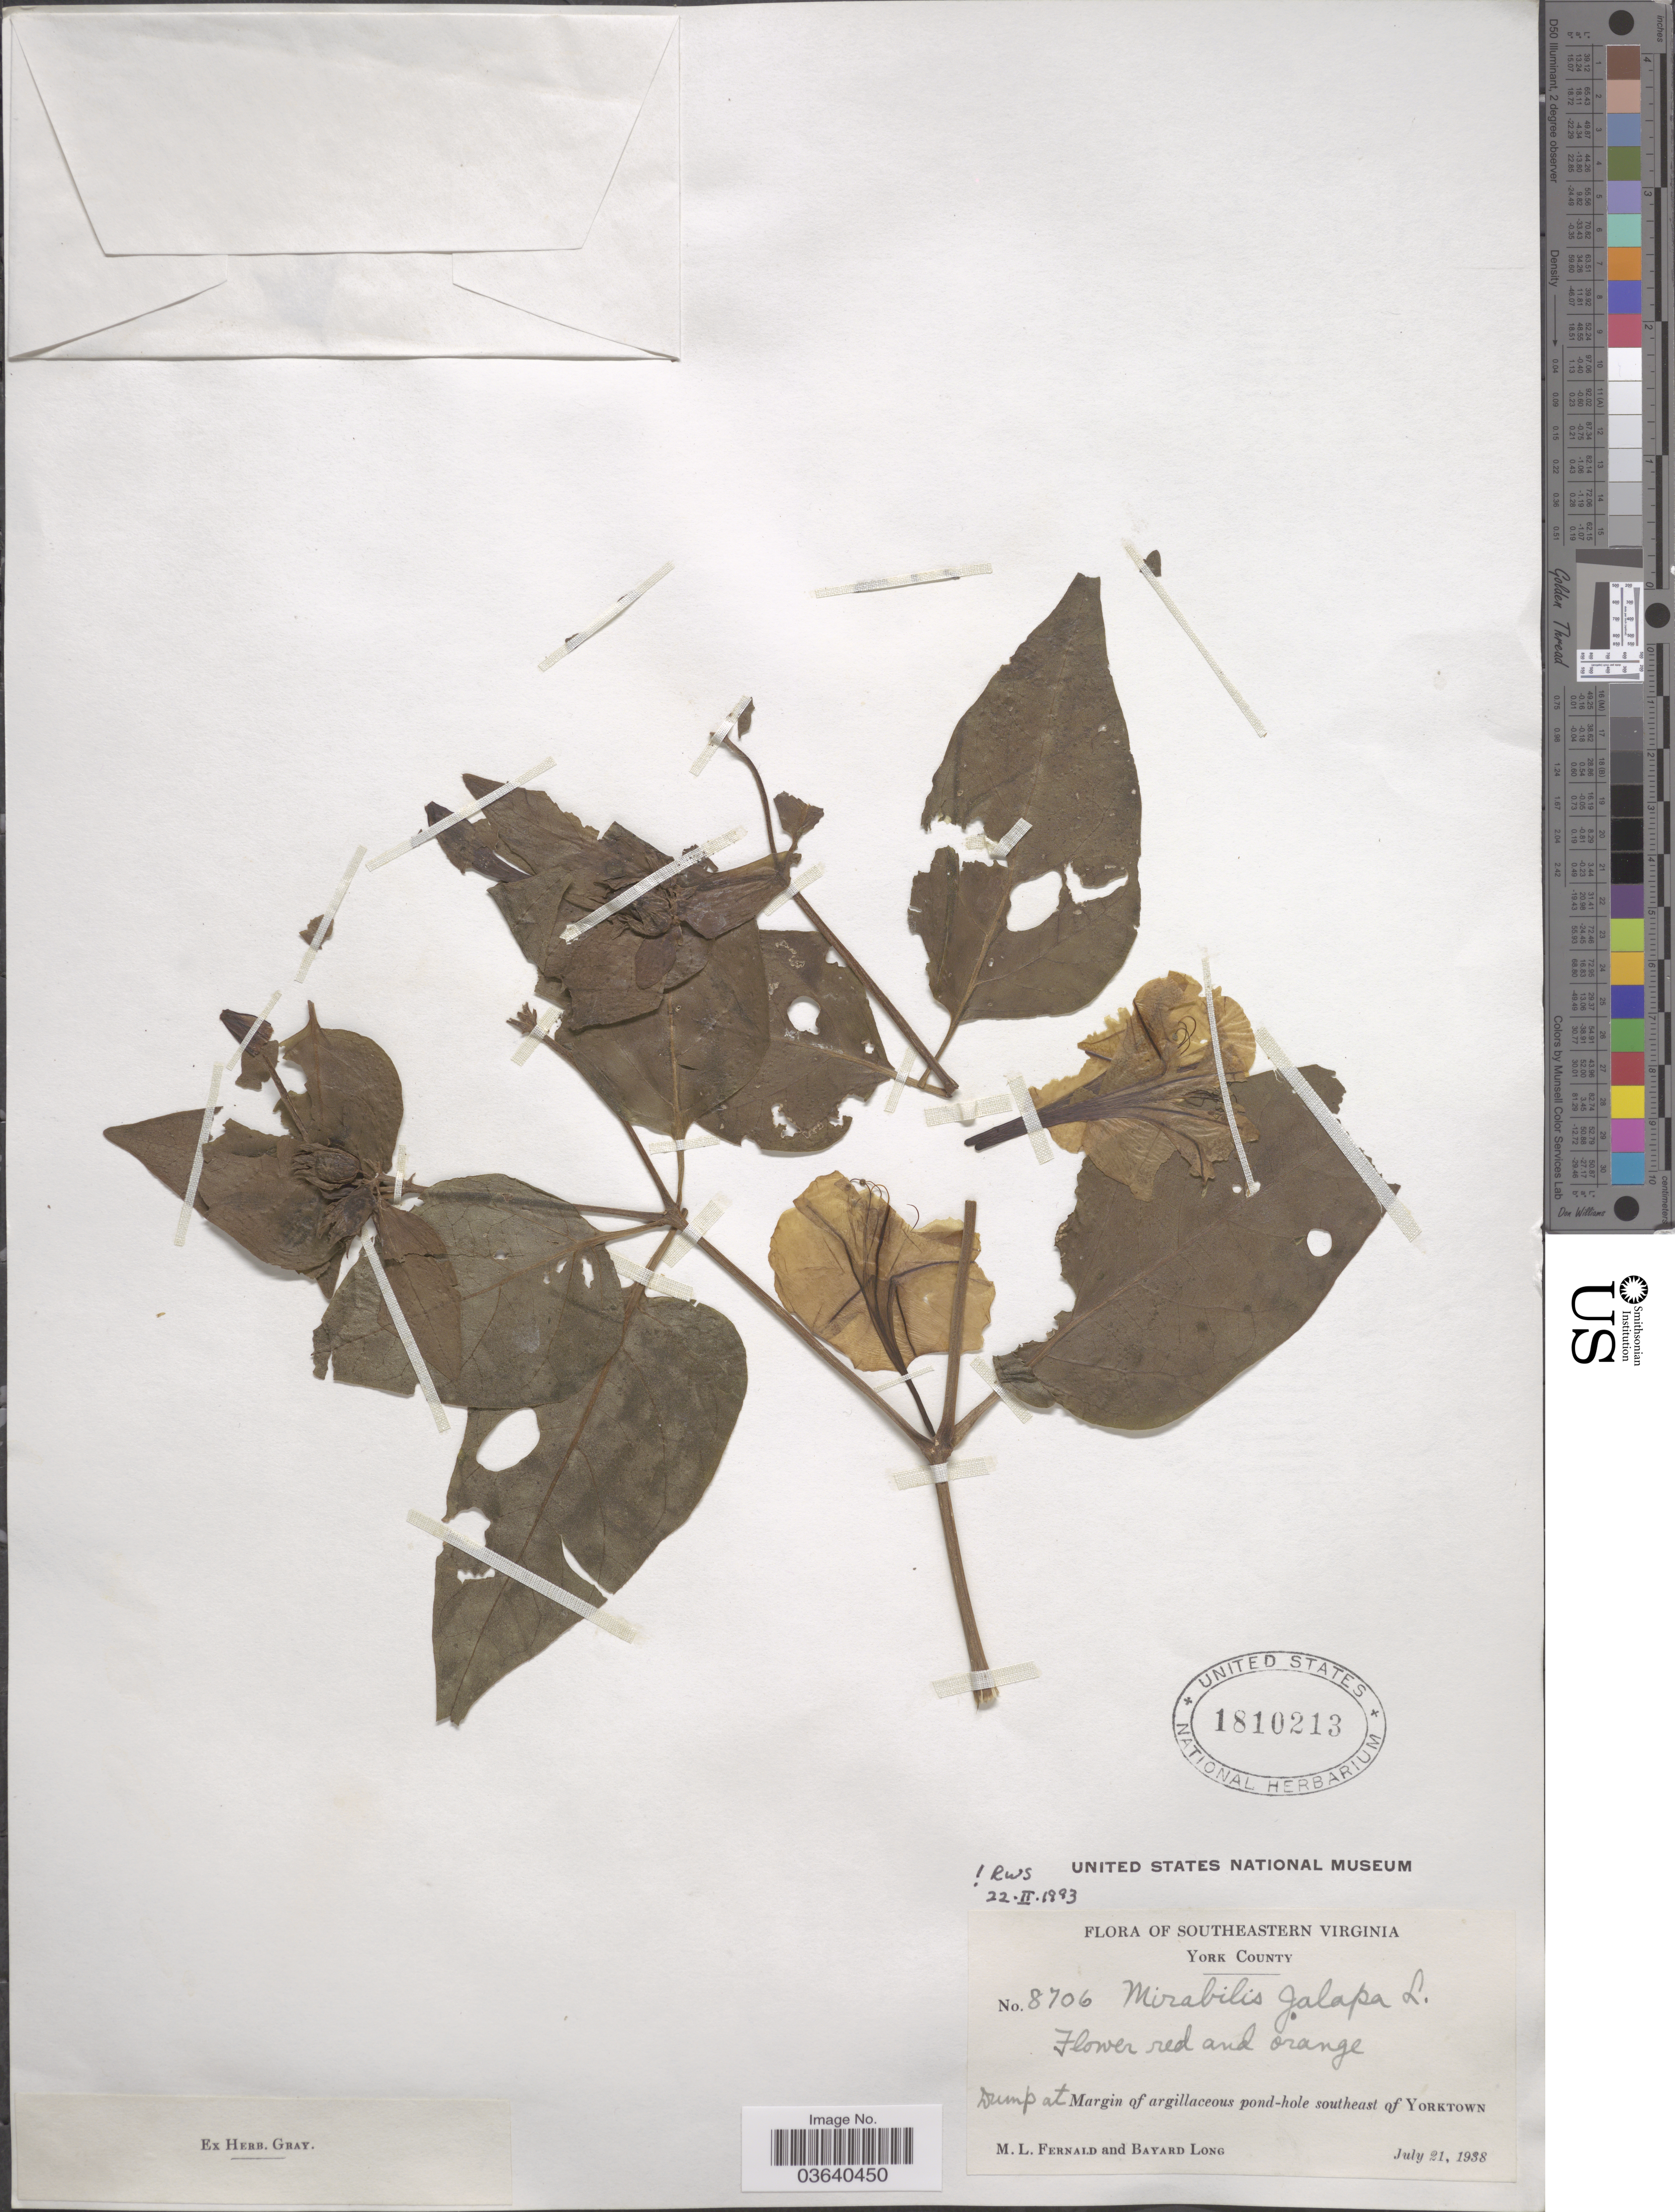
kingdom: Plantae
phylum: Tracheophyta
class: Magnoliopsida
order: Caryophyllales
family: Nyctaginaceae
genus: Mirabilis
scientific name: Mirabilis jalapa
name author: L.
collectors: M. L. Fernald & B. Long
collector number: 8706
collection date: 1938-07-21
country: United States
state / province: Virginia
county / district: York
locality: Southeastern Virginia. York County. Dump at Margin of argillaceous pond-hole southeast of Yorktown.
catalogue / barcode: US 1810213